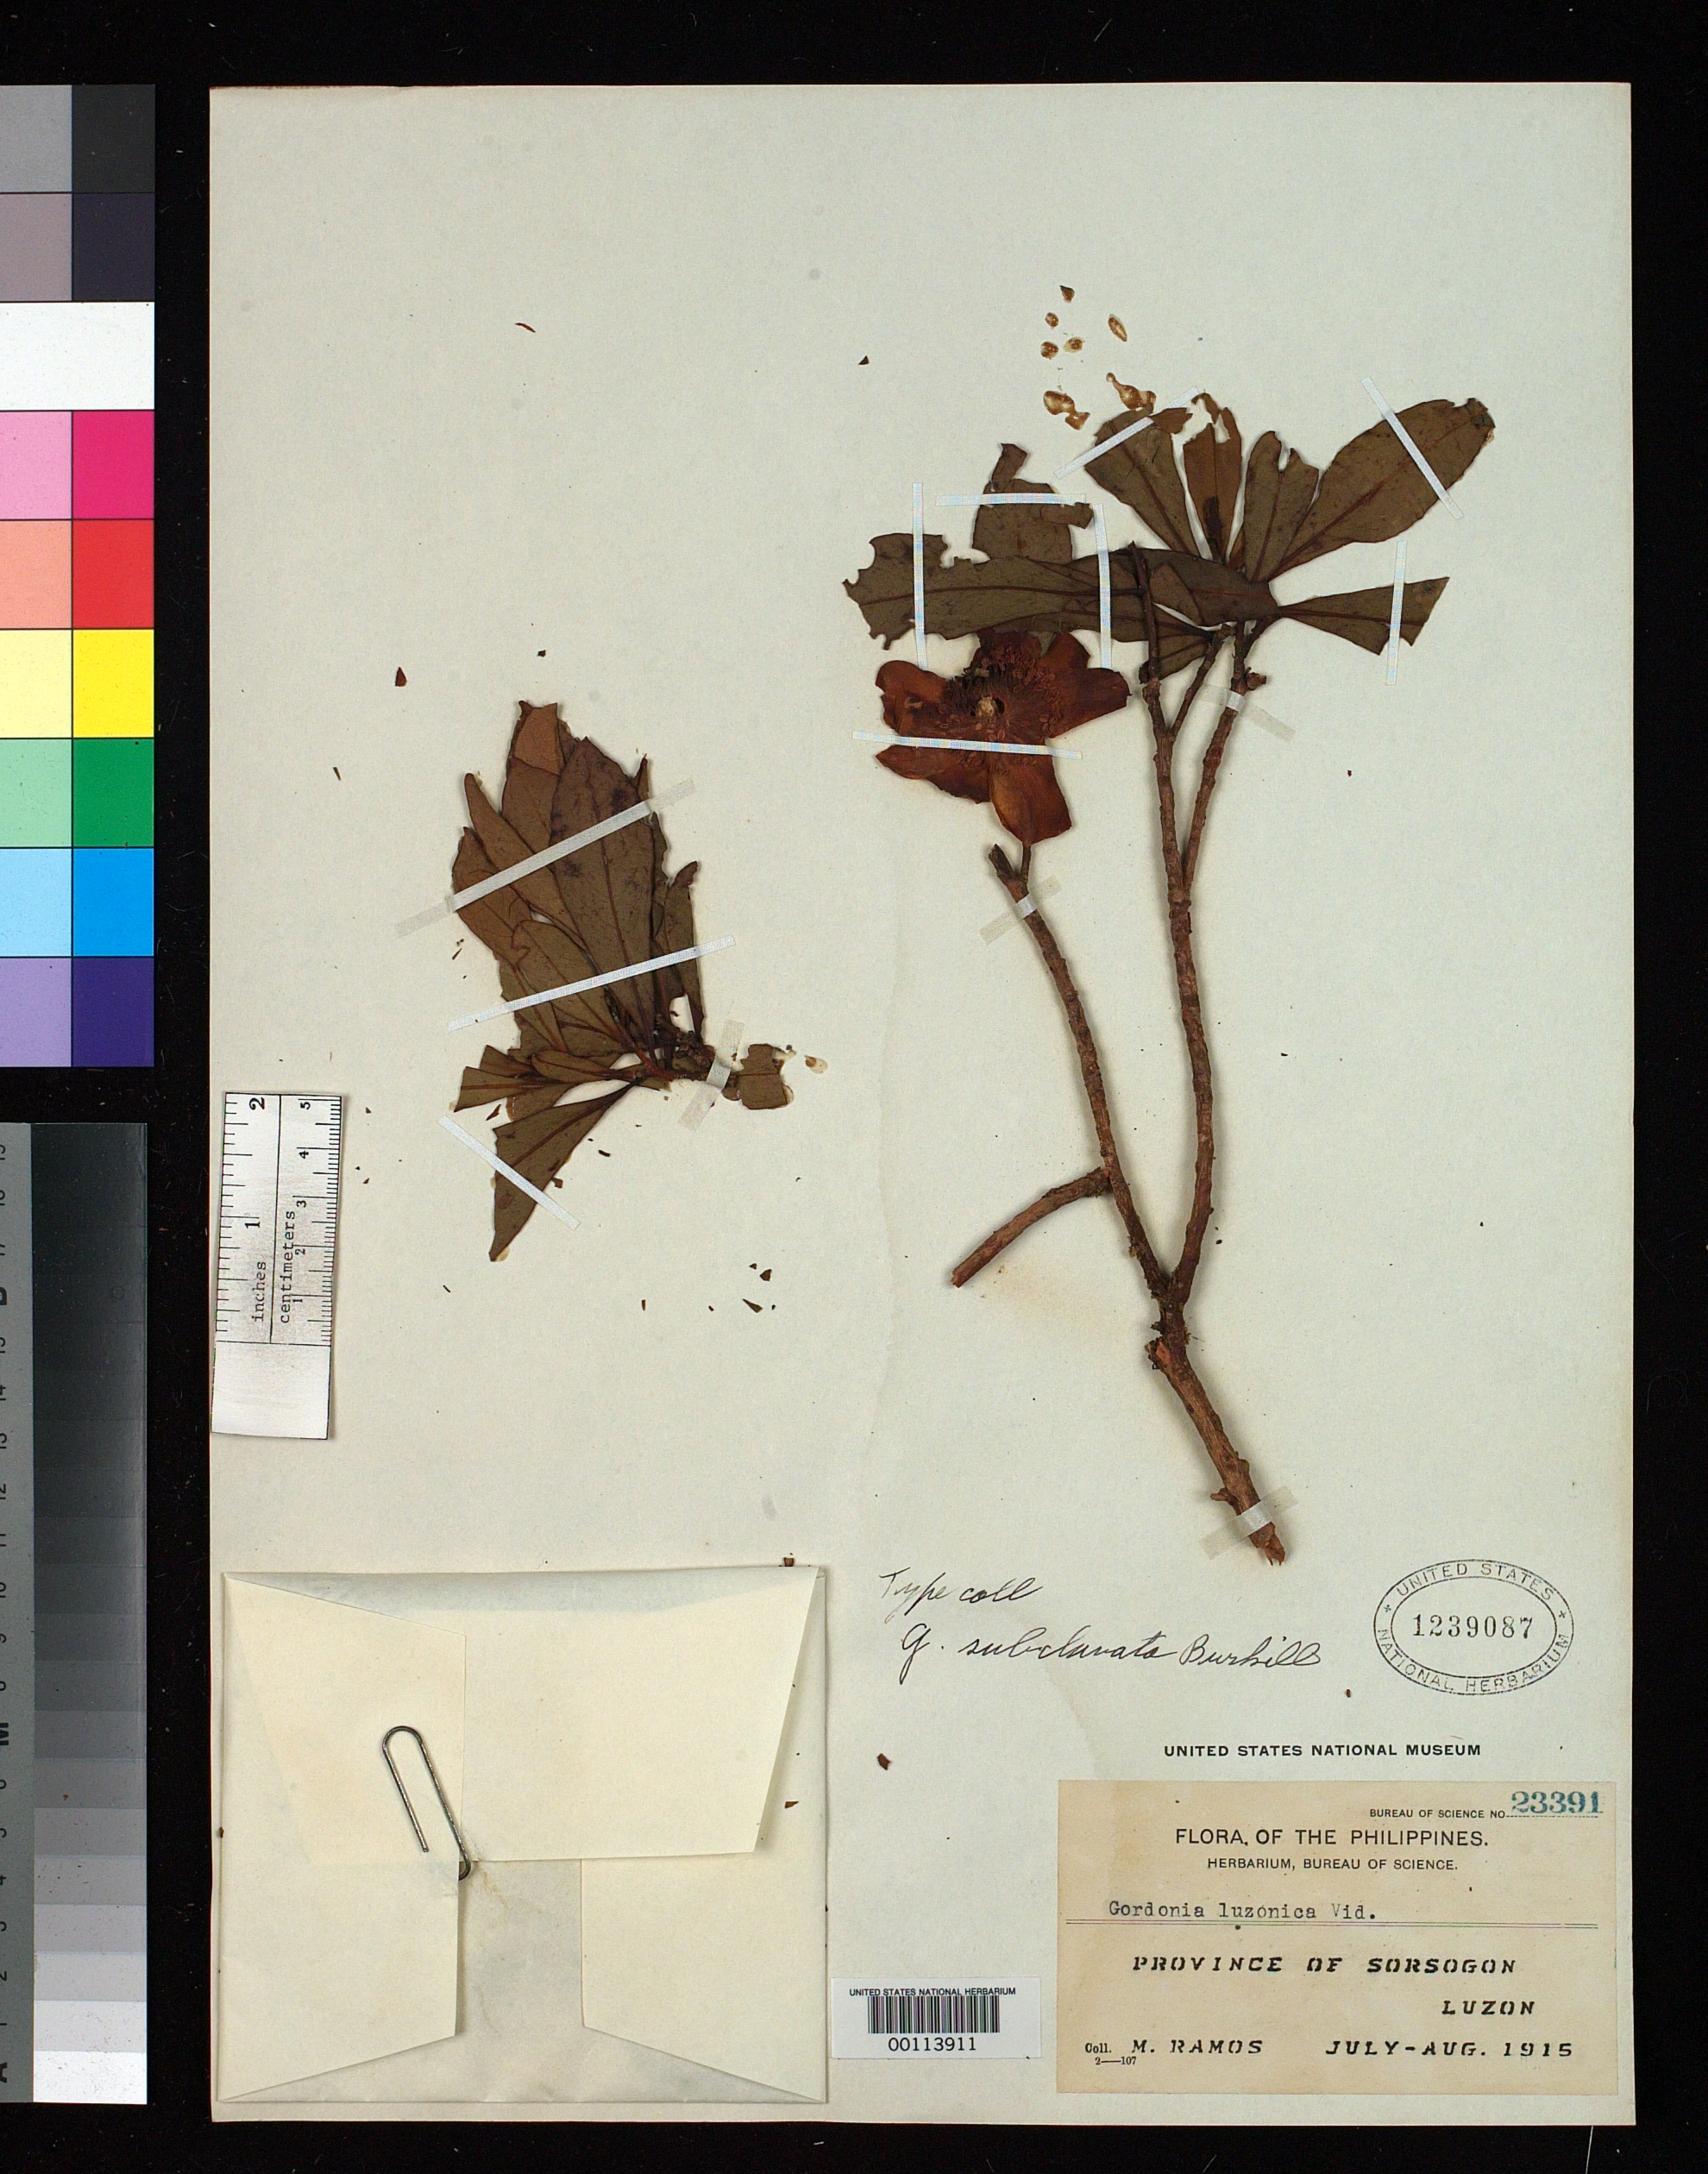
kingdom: Plantae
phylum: Tracheophyta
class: Magnoliopsida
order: Ericales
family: Theaceae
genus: Gordonia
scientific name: Gordonia subclavata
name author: Burkill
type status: Type Collection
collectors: M. Ramos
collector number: Bur. Sci. 23391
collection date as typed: Jul 1915 to -- Aug 1915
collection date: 1915-07/1915-08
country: Philippines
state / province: Bicol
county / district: Sorsogon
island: Luzon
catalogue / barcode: US 1239087